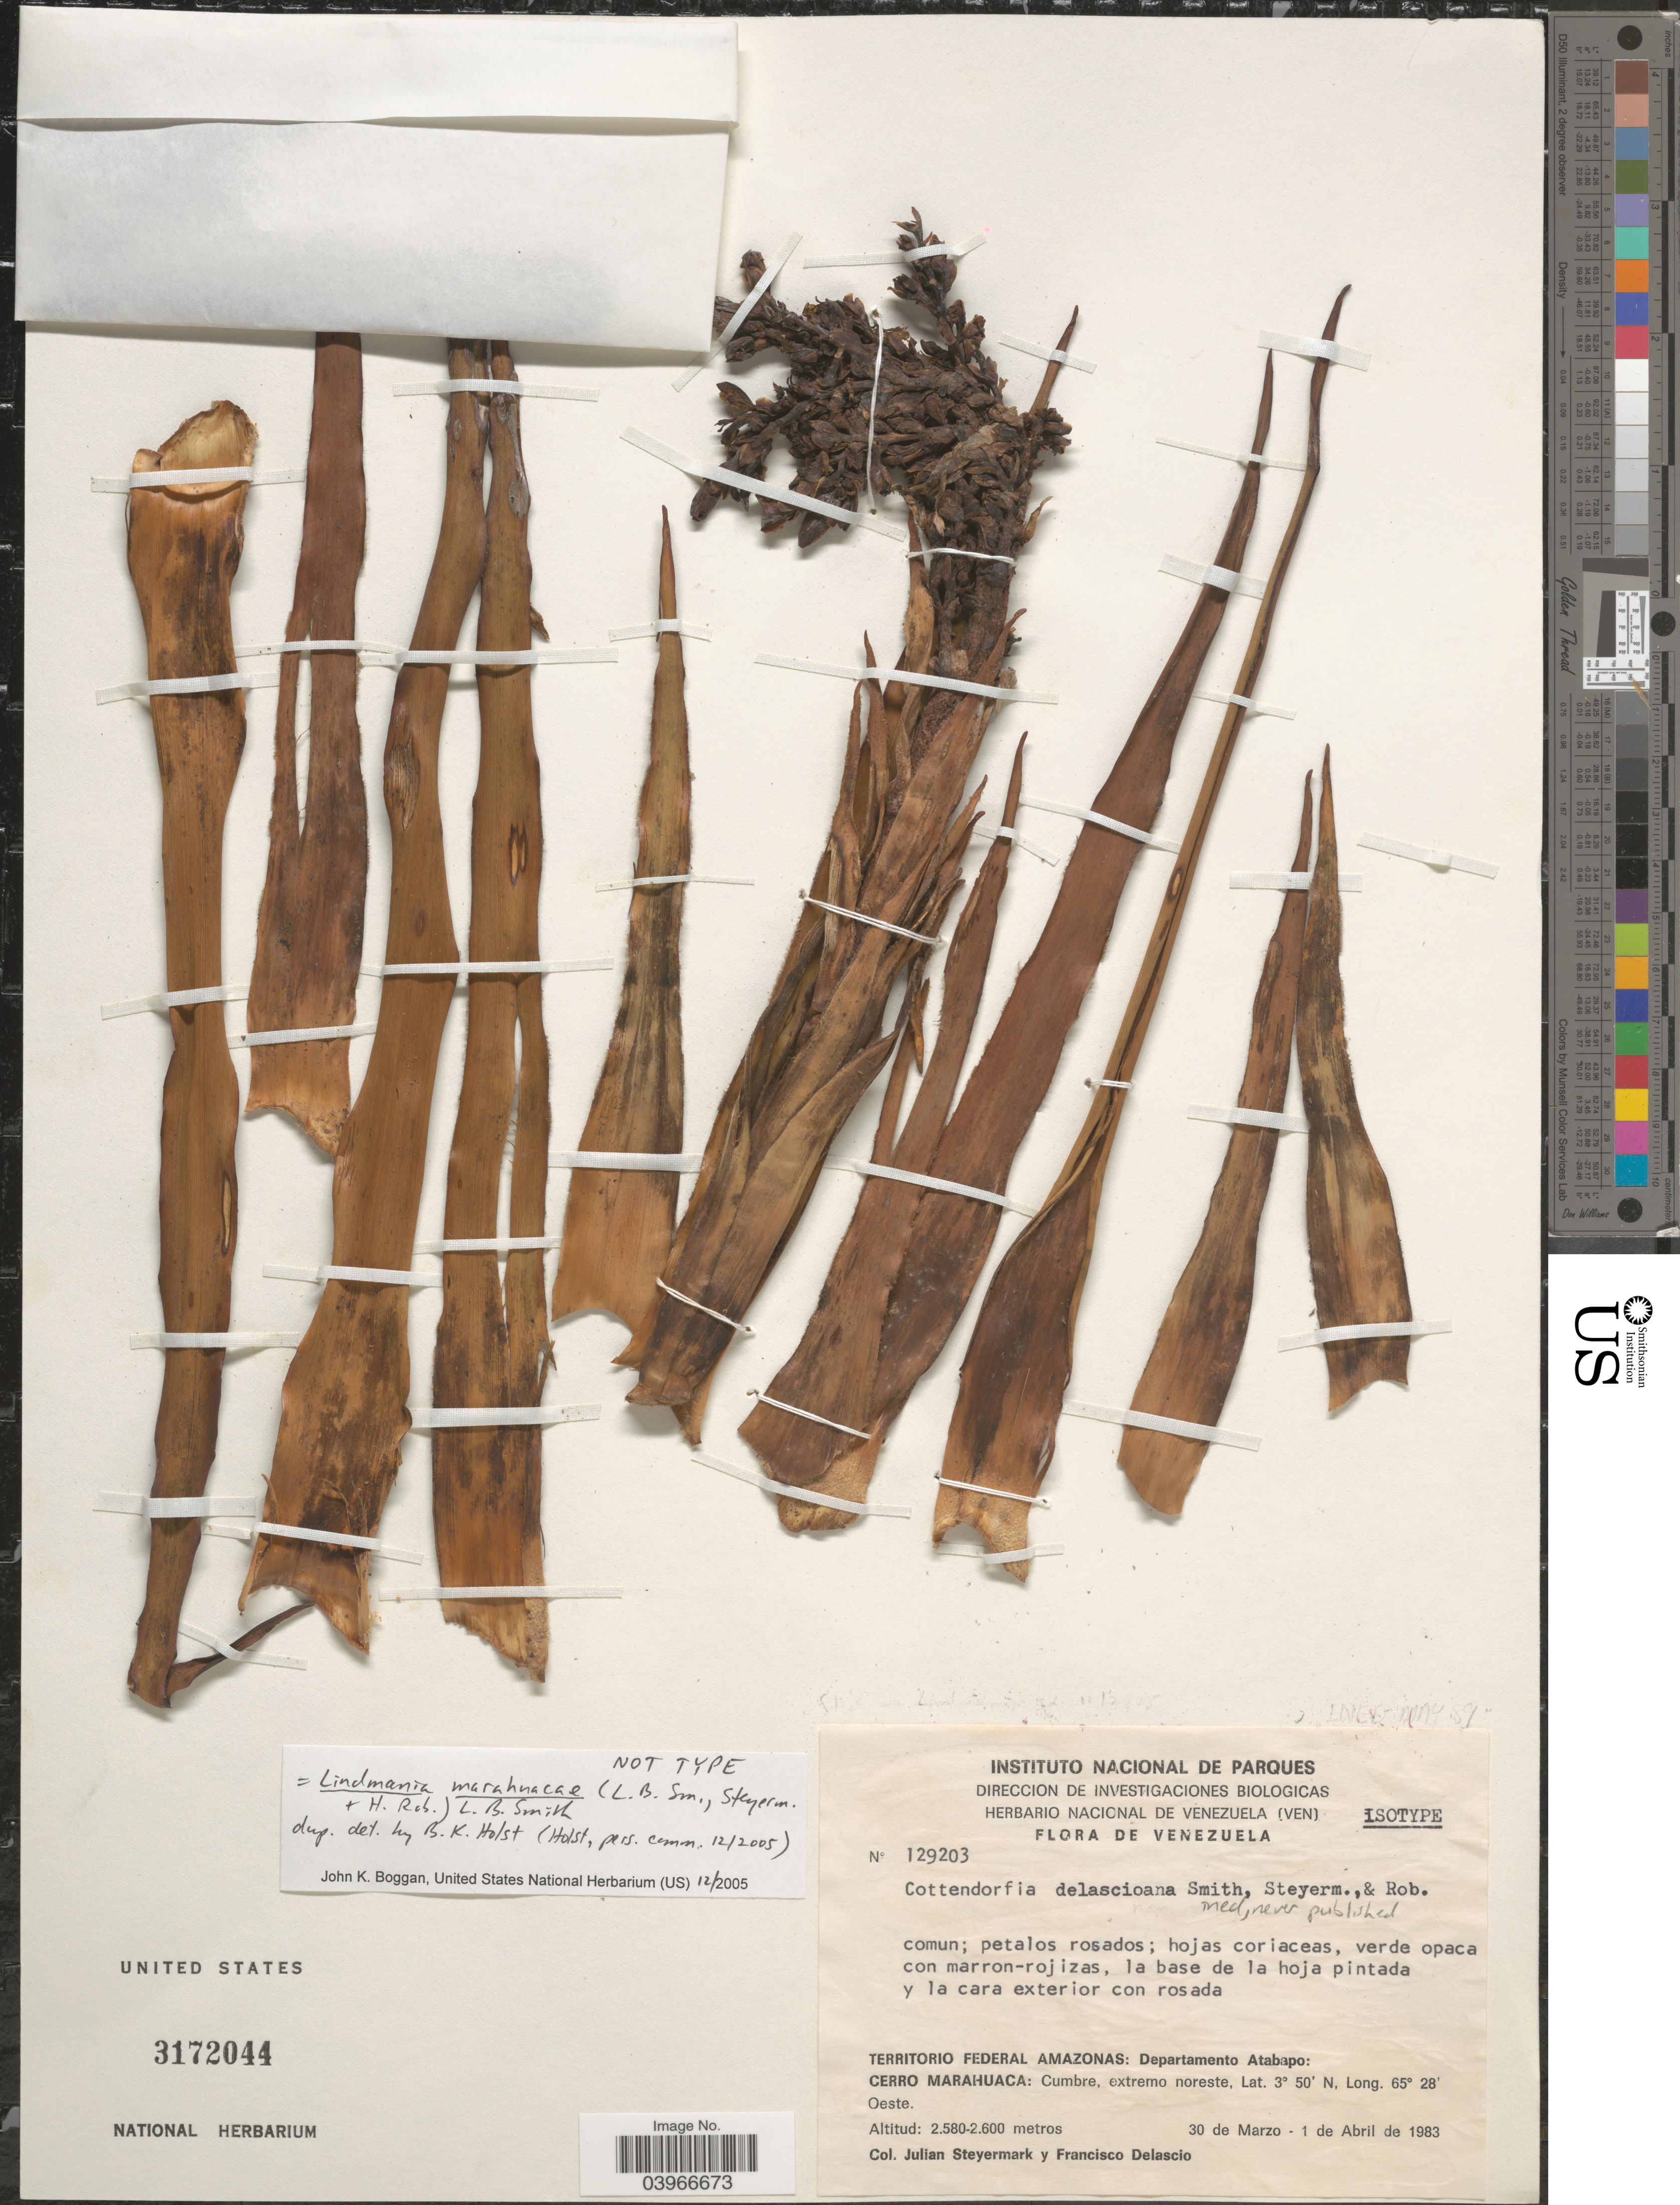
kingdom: Plantae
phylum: Tracheophyta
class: Liliopsida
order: Poales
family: Bromeliaceae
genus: Lindmania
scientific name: Lindmania marahuacae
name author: (L.B. Sm. et al.) L.B. Sm.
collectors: J. Steyermark & F. Delascio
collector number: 129203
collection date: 1983-03-30/1983-04-01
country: Venezuela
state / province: Amazonas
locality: Territorio Federal Amazonas: Departamento Atabapo: Cerro Marahuaca: Cumbre, extremo noreste.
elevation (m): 2580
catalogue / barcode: US 3172044